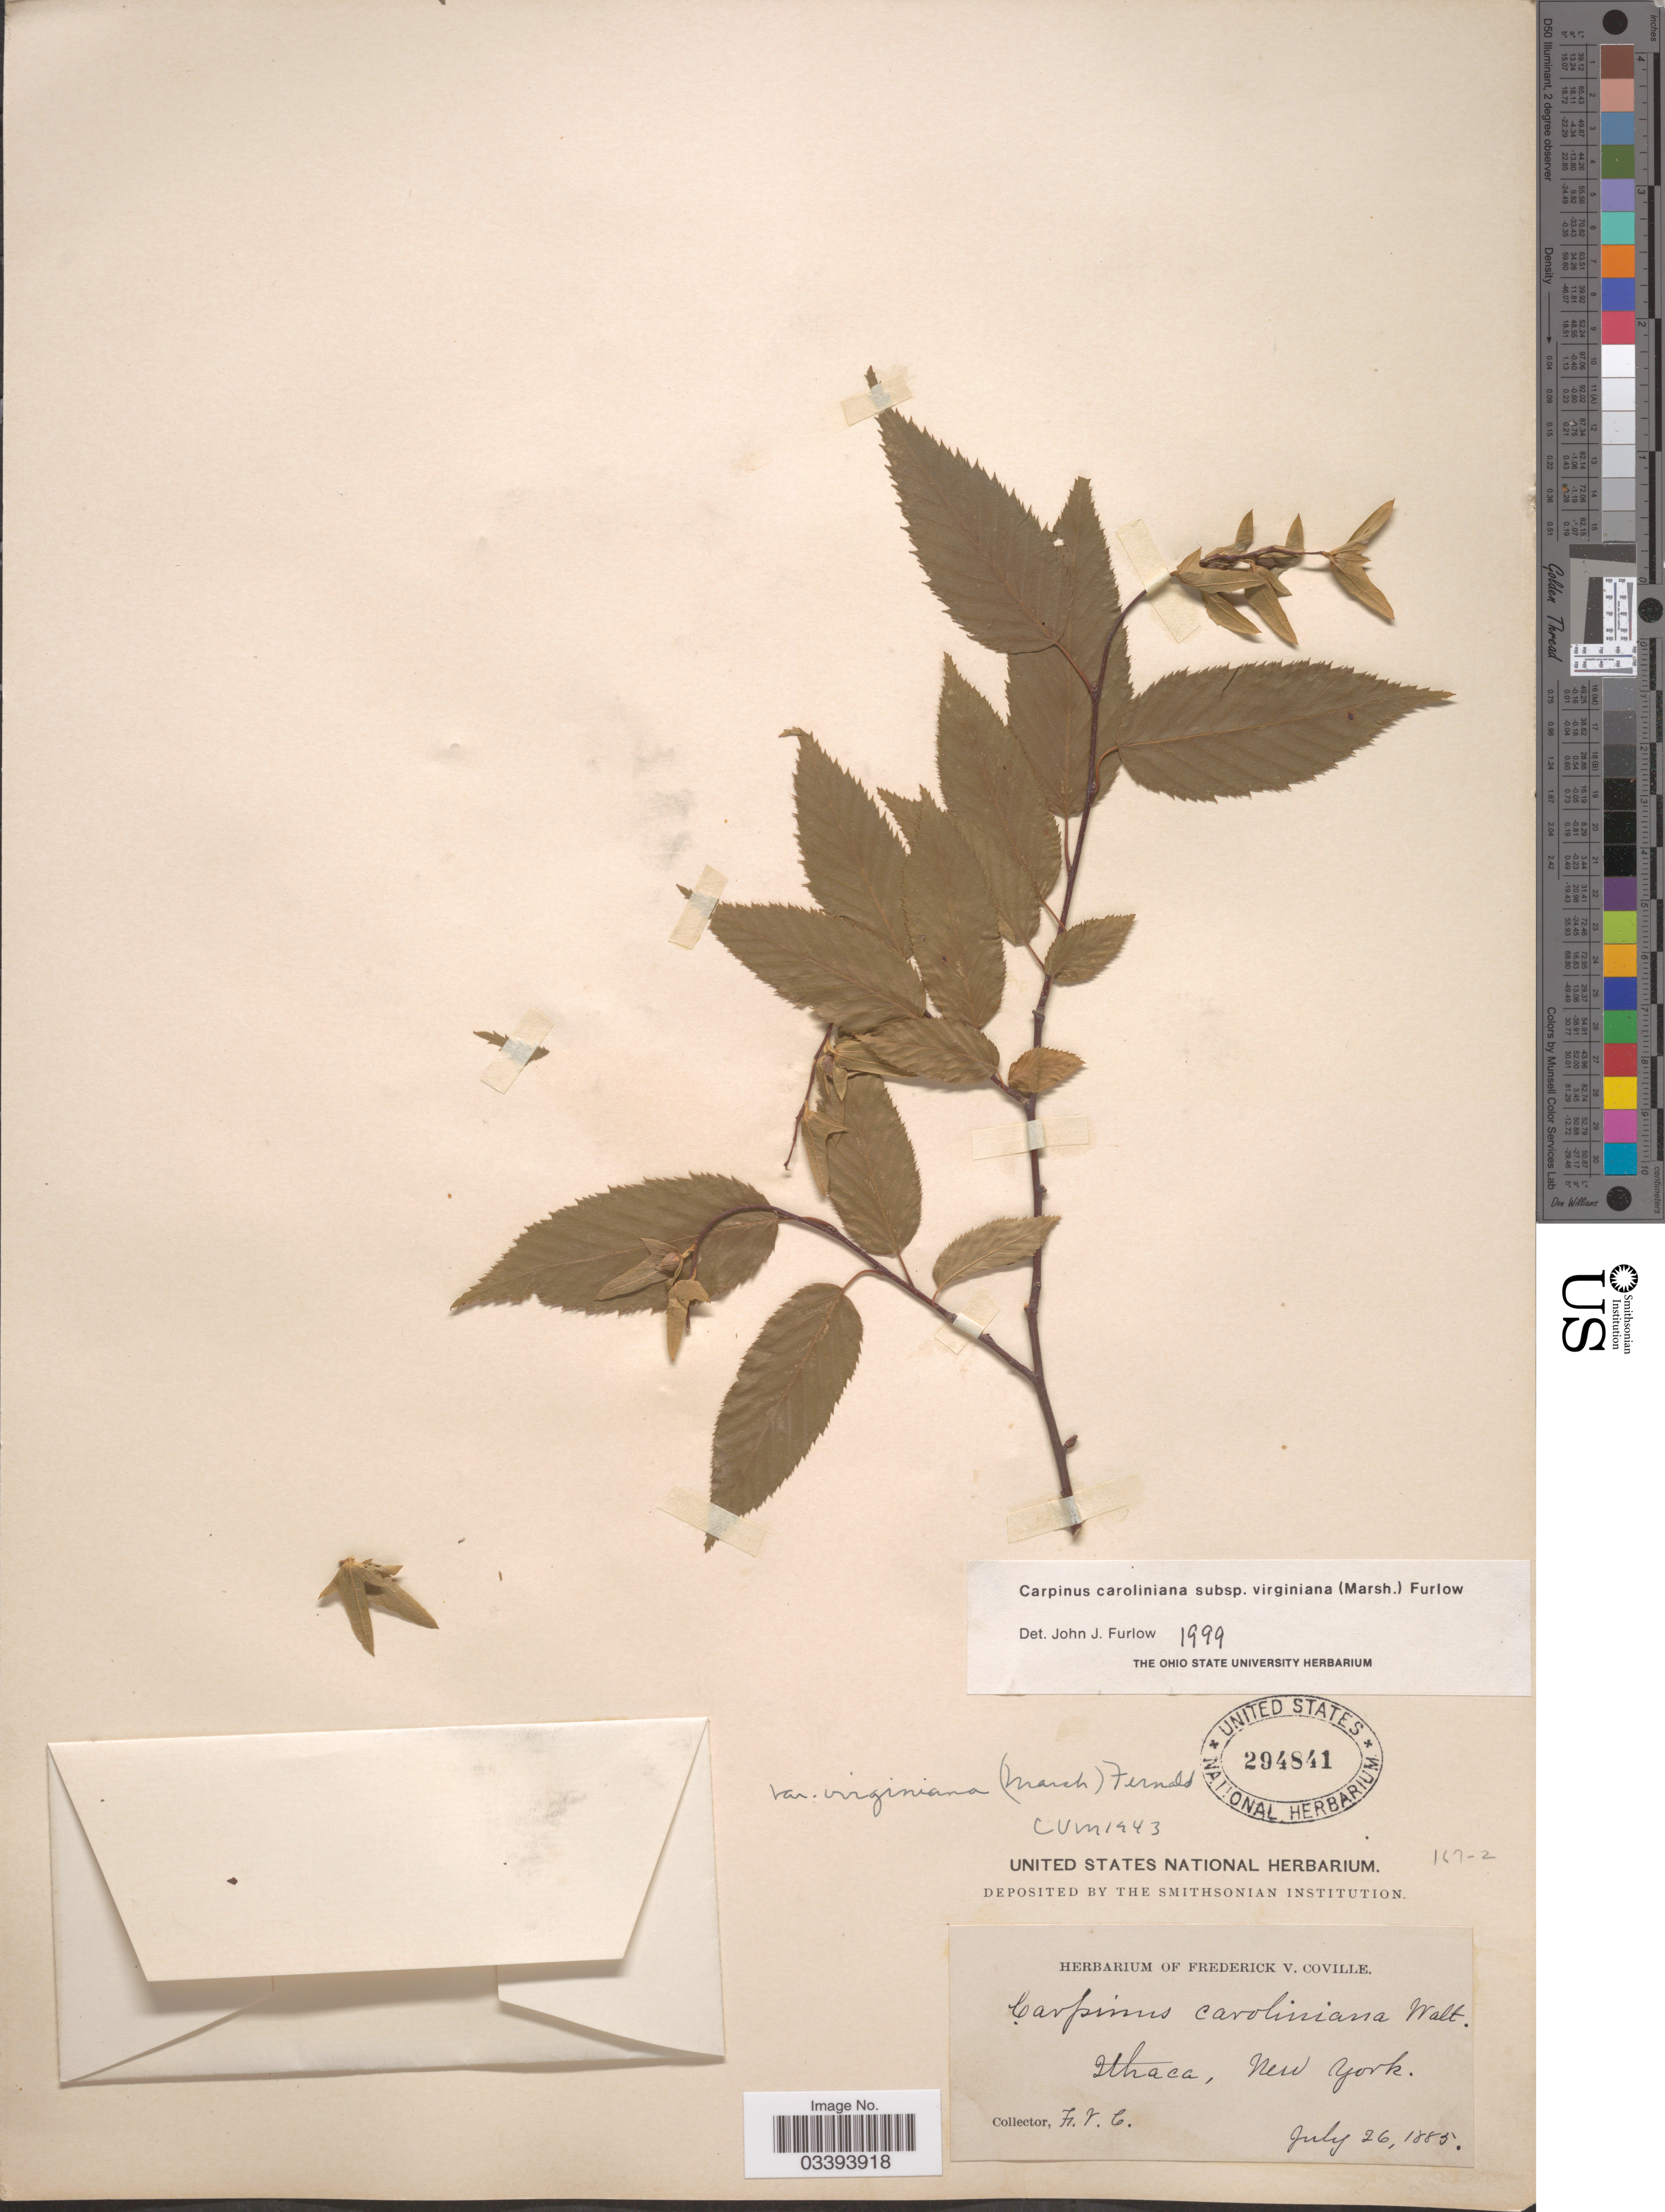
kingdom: Plantae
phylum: Tracheophyta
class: Magnoliopsida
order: Fagales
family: Betulaceae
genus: Carpinus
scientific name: Carpinus caroliniana subsp. virginiana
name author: (Marshall) Furlow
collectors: F. V. Coville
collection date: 1885-07-26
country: United States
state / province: New York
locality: Ithaca.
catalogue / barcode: US 294841